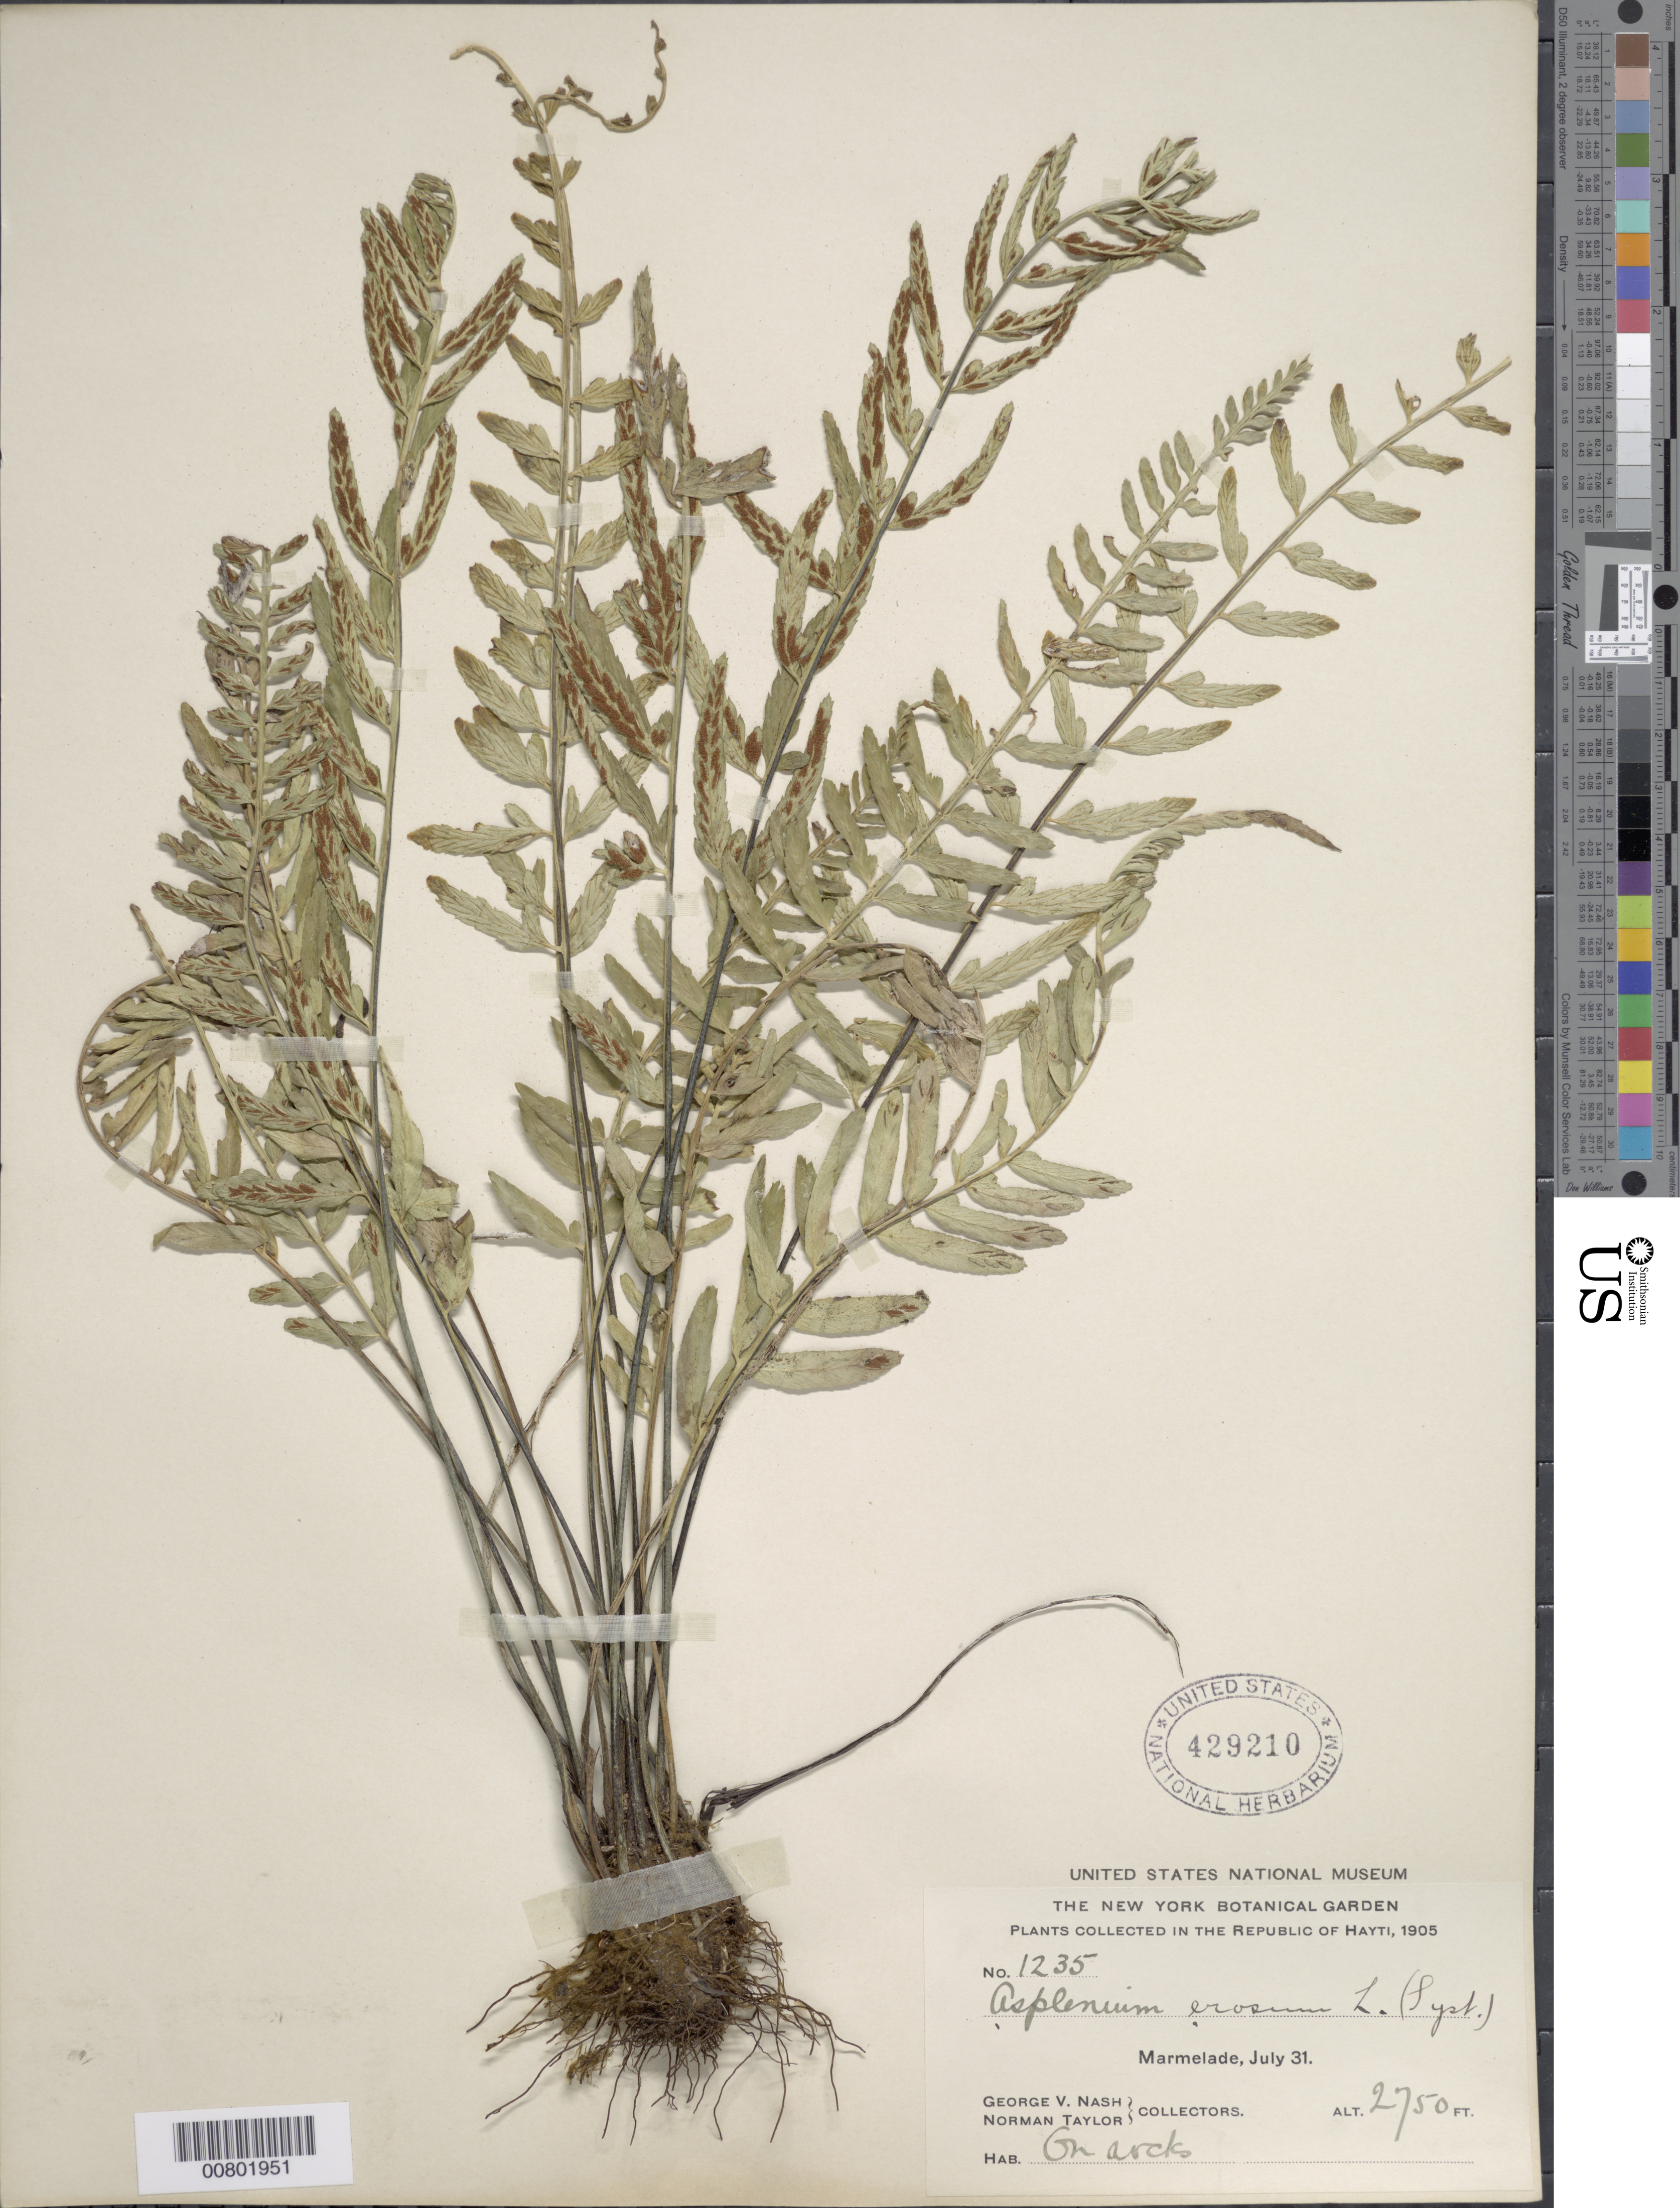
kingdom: Plantae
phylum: Tracheophyta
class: Polypodiopsida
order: Polypodiales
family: Aspleniaceae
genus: Asplenium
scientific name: Asplenium auritum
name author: Sw.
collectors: G. V. Nash & N. Taylor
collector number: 1235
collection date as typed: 31 Jul 1905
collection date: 1905-07-31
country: Haiti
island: Hispaniola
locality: Marmelade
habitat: On rocks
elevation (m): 838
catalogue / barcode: US 429210